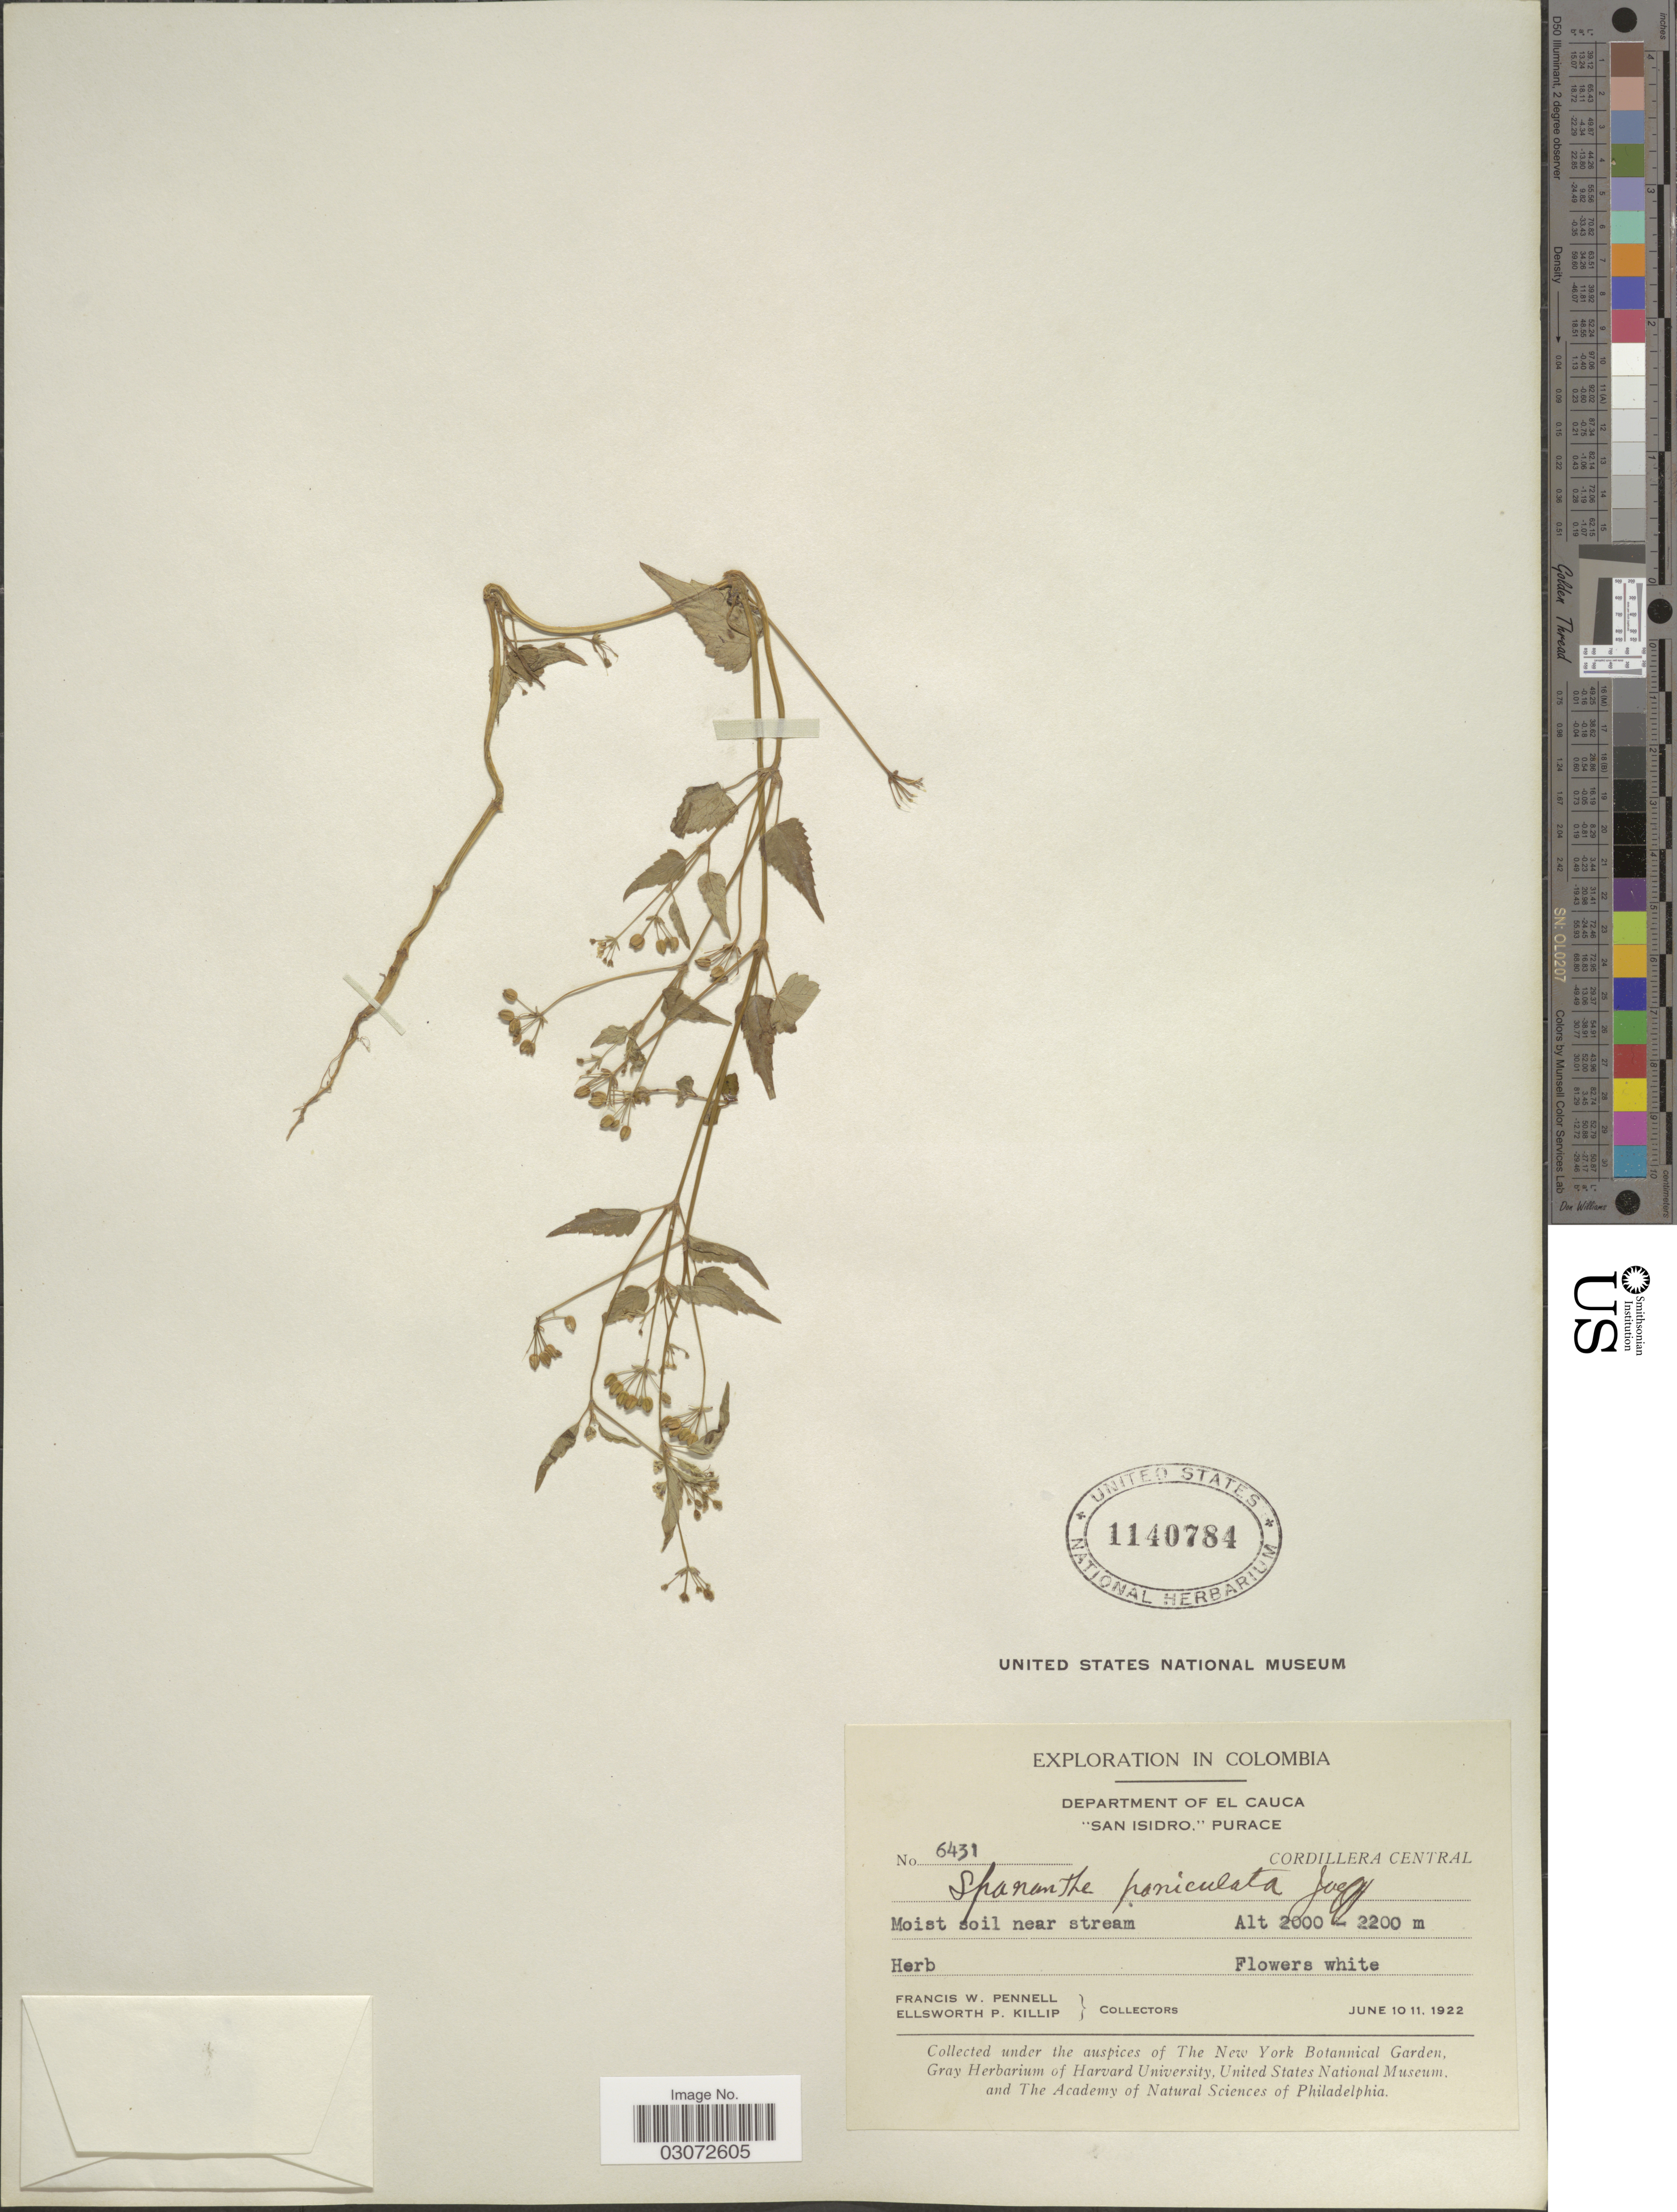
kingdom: Plantae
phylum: Tracheophyta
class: Magnoliopsida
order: Apiales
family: Apiaceae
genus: Spananthe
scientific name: Spananthe paniculata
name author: Jacq.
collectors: F. W. Pennell & E. P. Killip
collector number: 6431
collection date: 1922-06-10/1922-06-11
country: Colombia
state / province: Cauca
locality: Department of El Cauca. "San Isidro," Purace. Cordillera Central.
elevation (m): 2000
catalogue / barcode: US 1140784